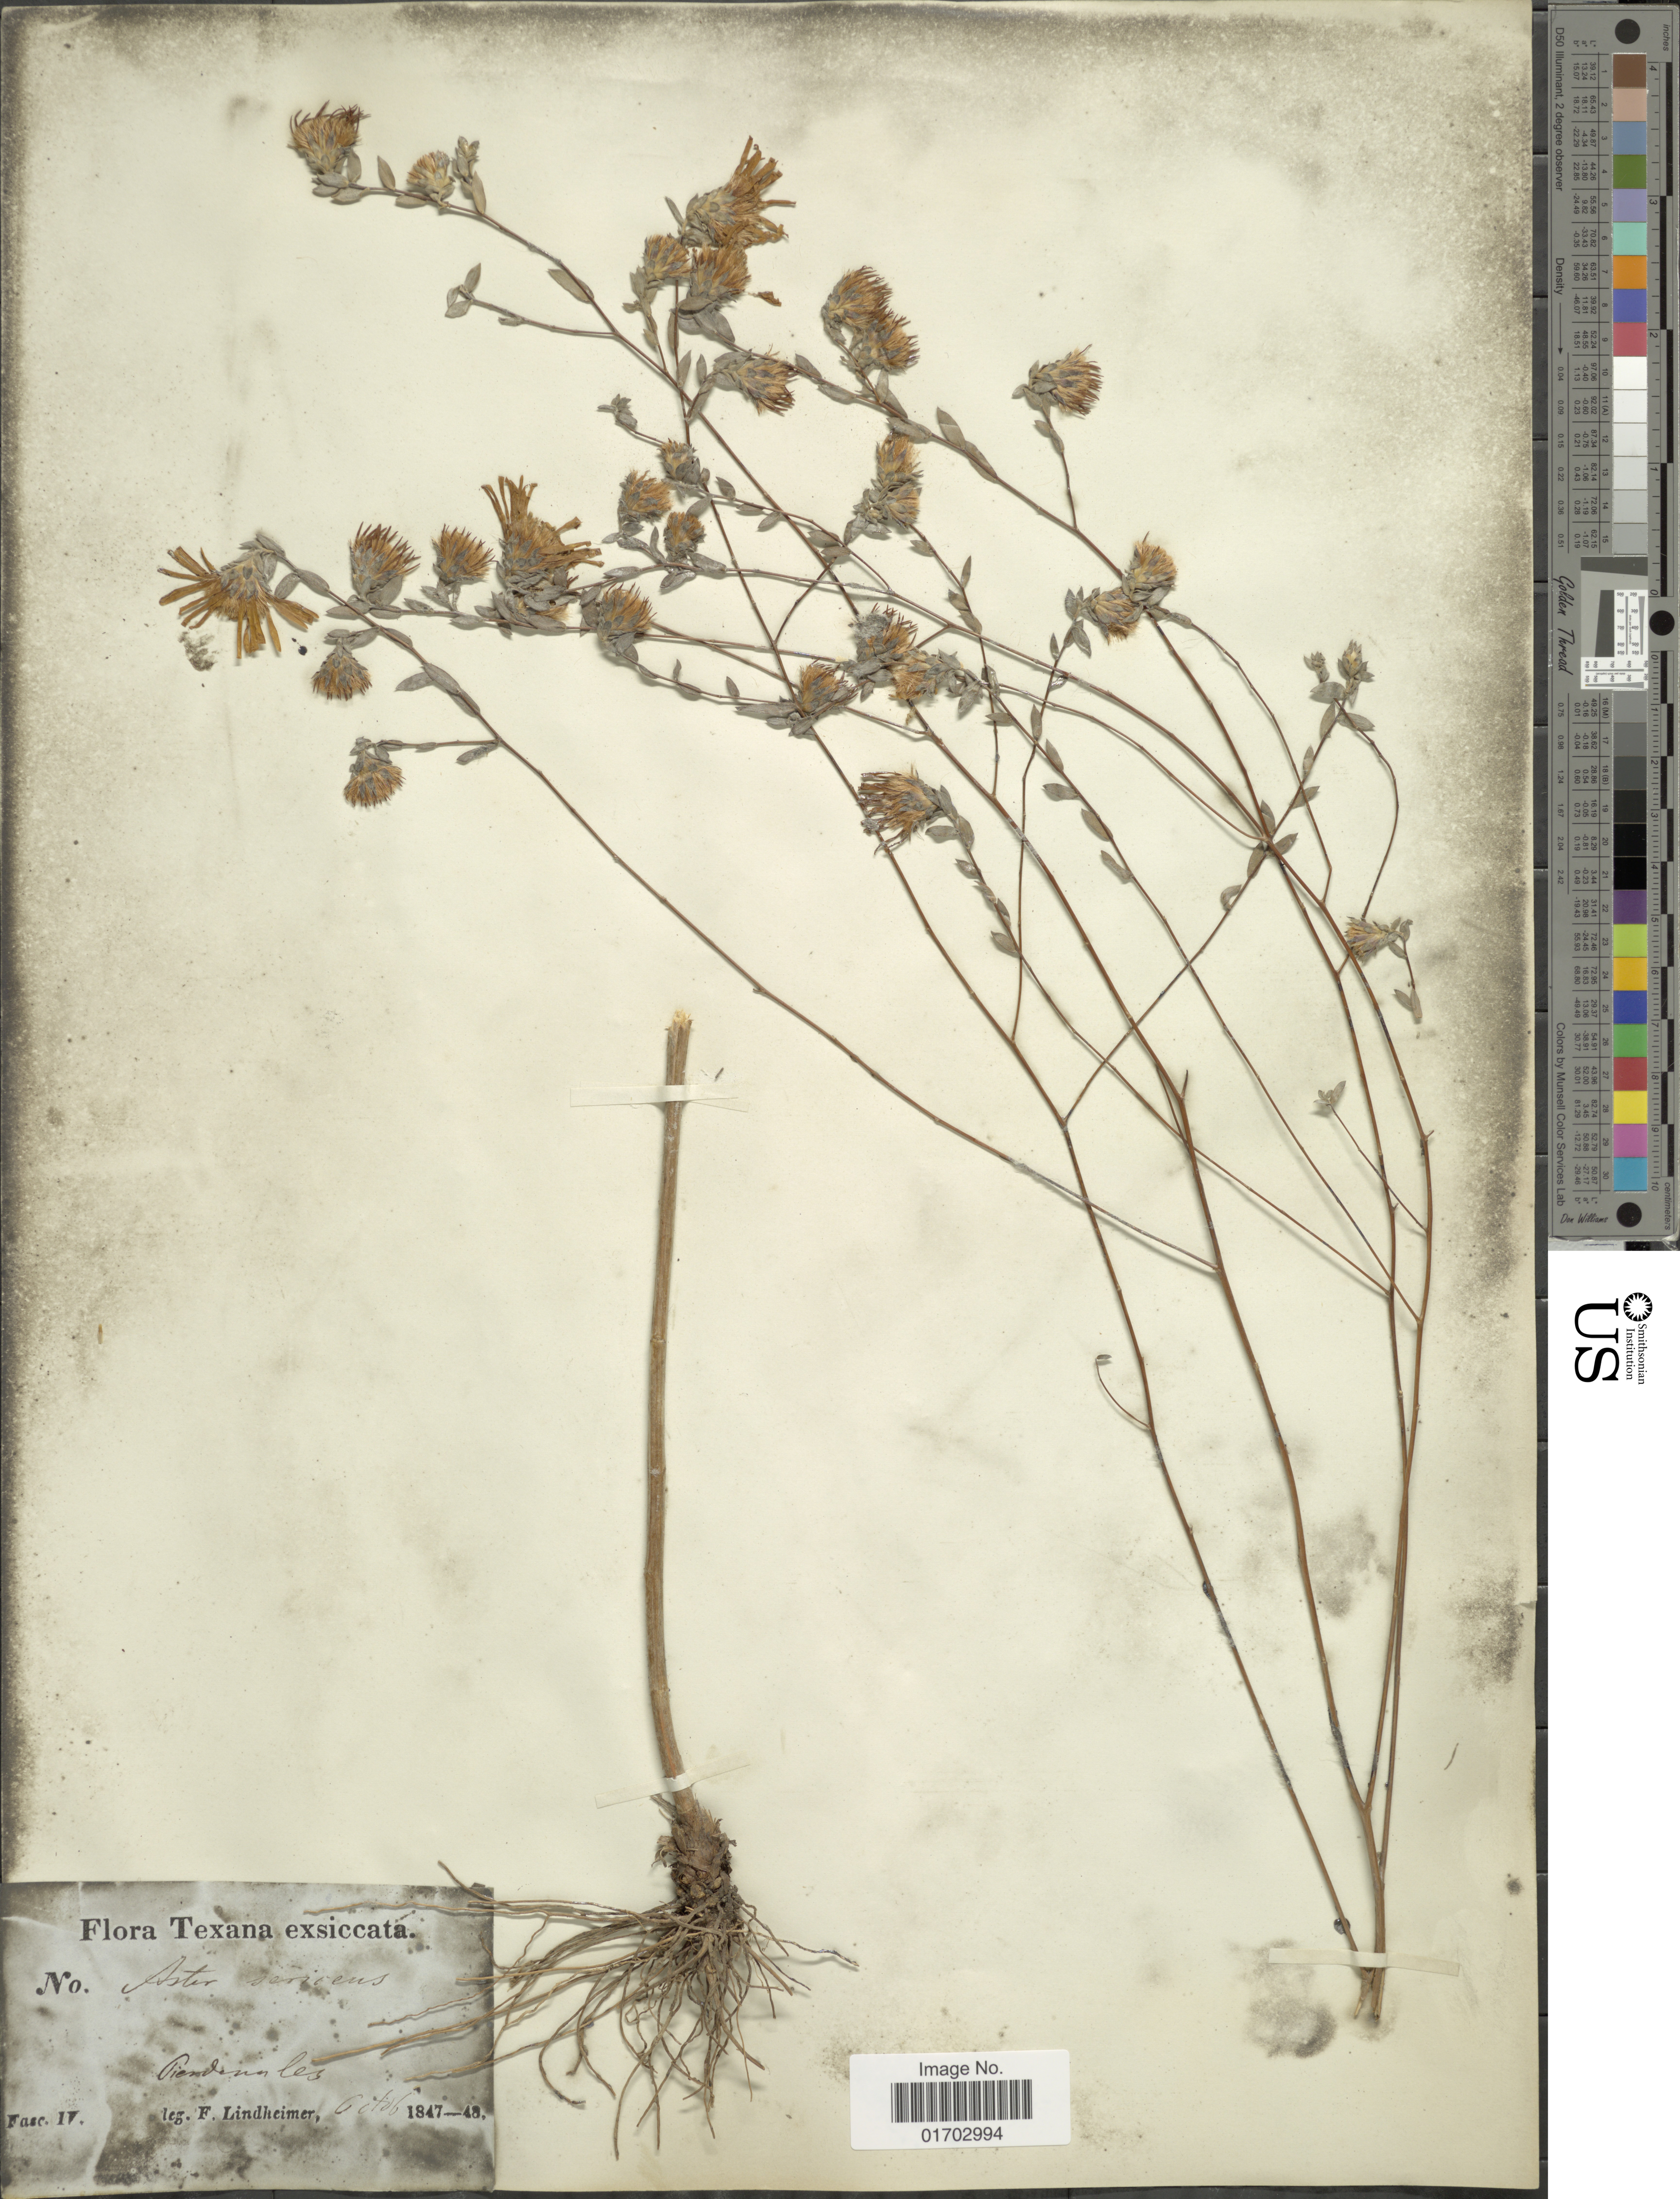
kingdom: Plantae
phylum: Tracheophyta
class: Magnoliopsida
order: Asterales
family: Asteraceae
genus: Symphyotrichum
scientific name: Symphyotrichum sericeum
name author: (Vent.) G.L. Nesom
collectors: F. Lindheimer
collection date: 1847-10/1848-10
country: United States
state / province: Texas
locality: Pirdena les. Texana.